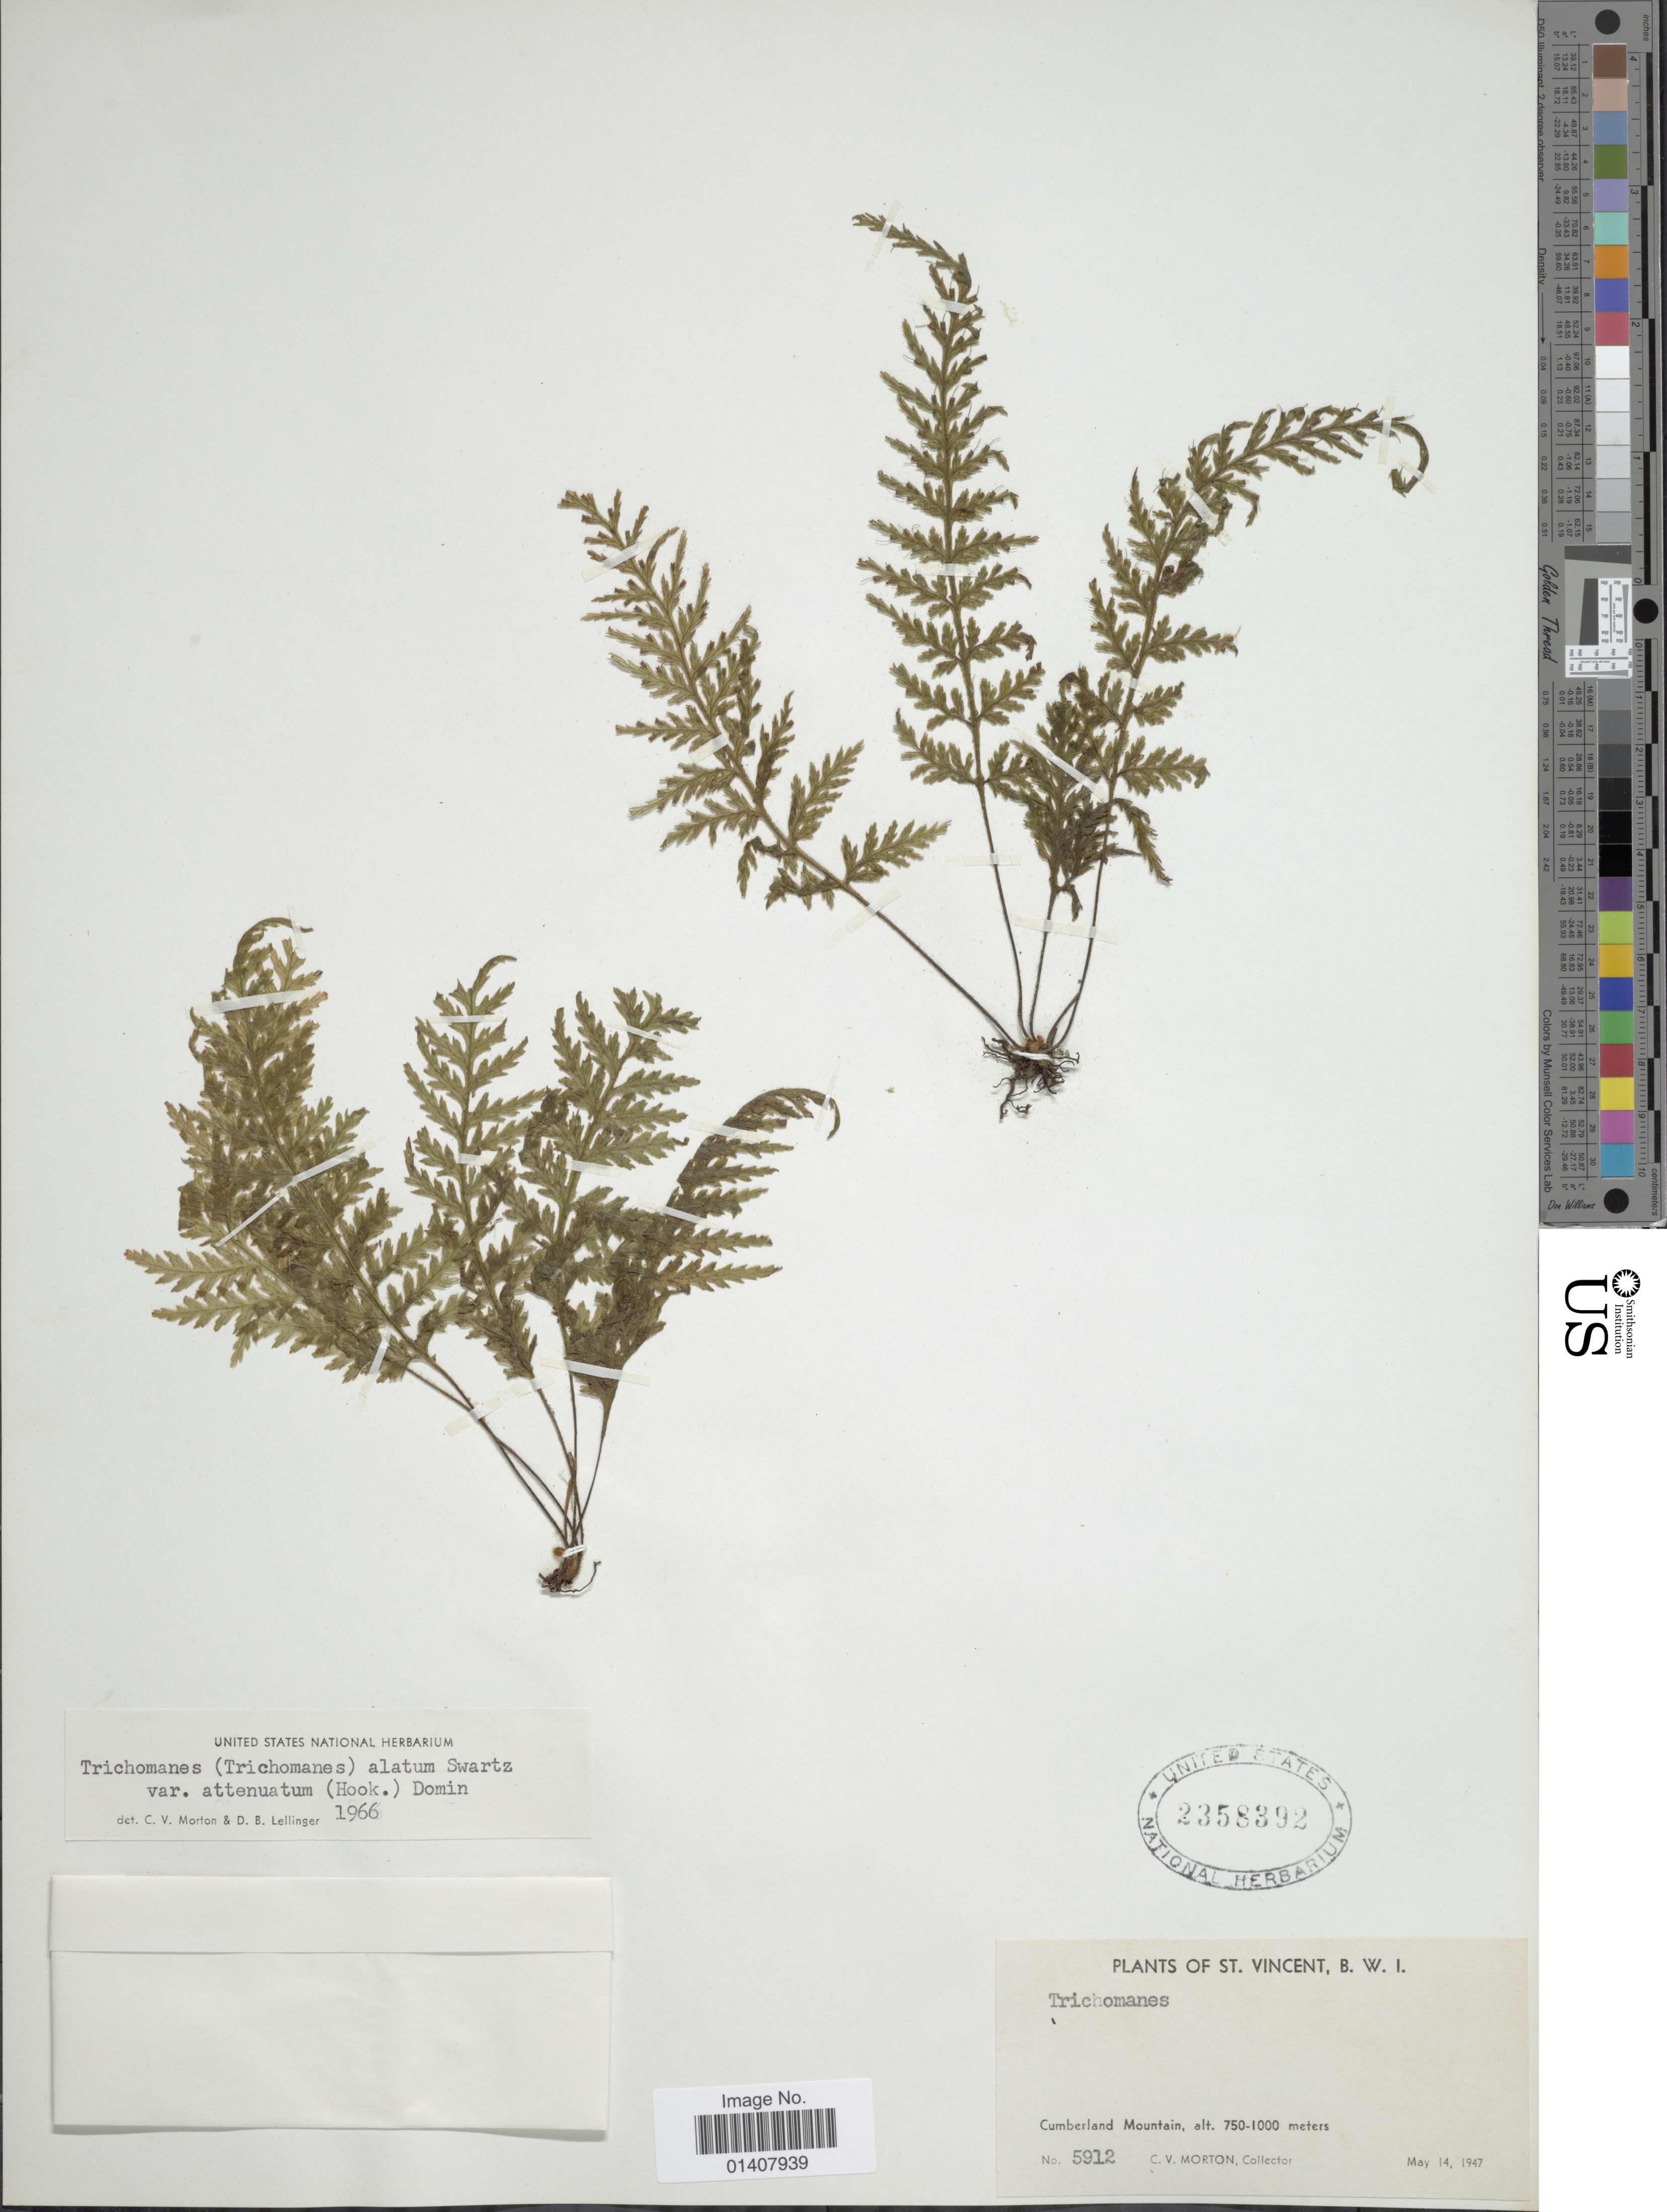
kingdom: Plantae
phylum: Tracheophyta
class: Polypodiopsida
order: Hymenophyllales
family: Hymenophyllaceae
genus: Trichomanes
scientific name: Trichomanes alatum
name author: Sw.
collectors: C. V. Morton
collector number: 8912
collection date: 1947-05-14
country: St. Vincent - Grenadines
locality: St. Vincent, B.W.I., Cumberland Mountain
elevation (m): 750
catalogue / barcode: US 2358392